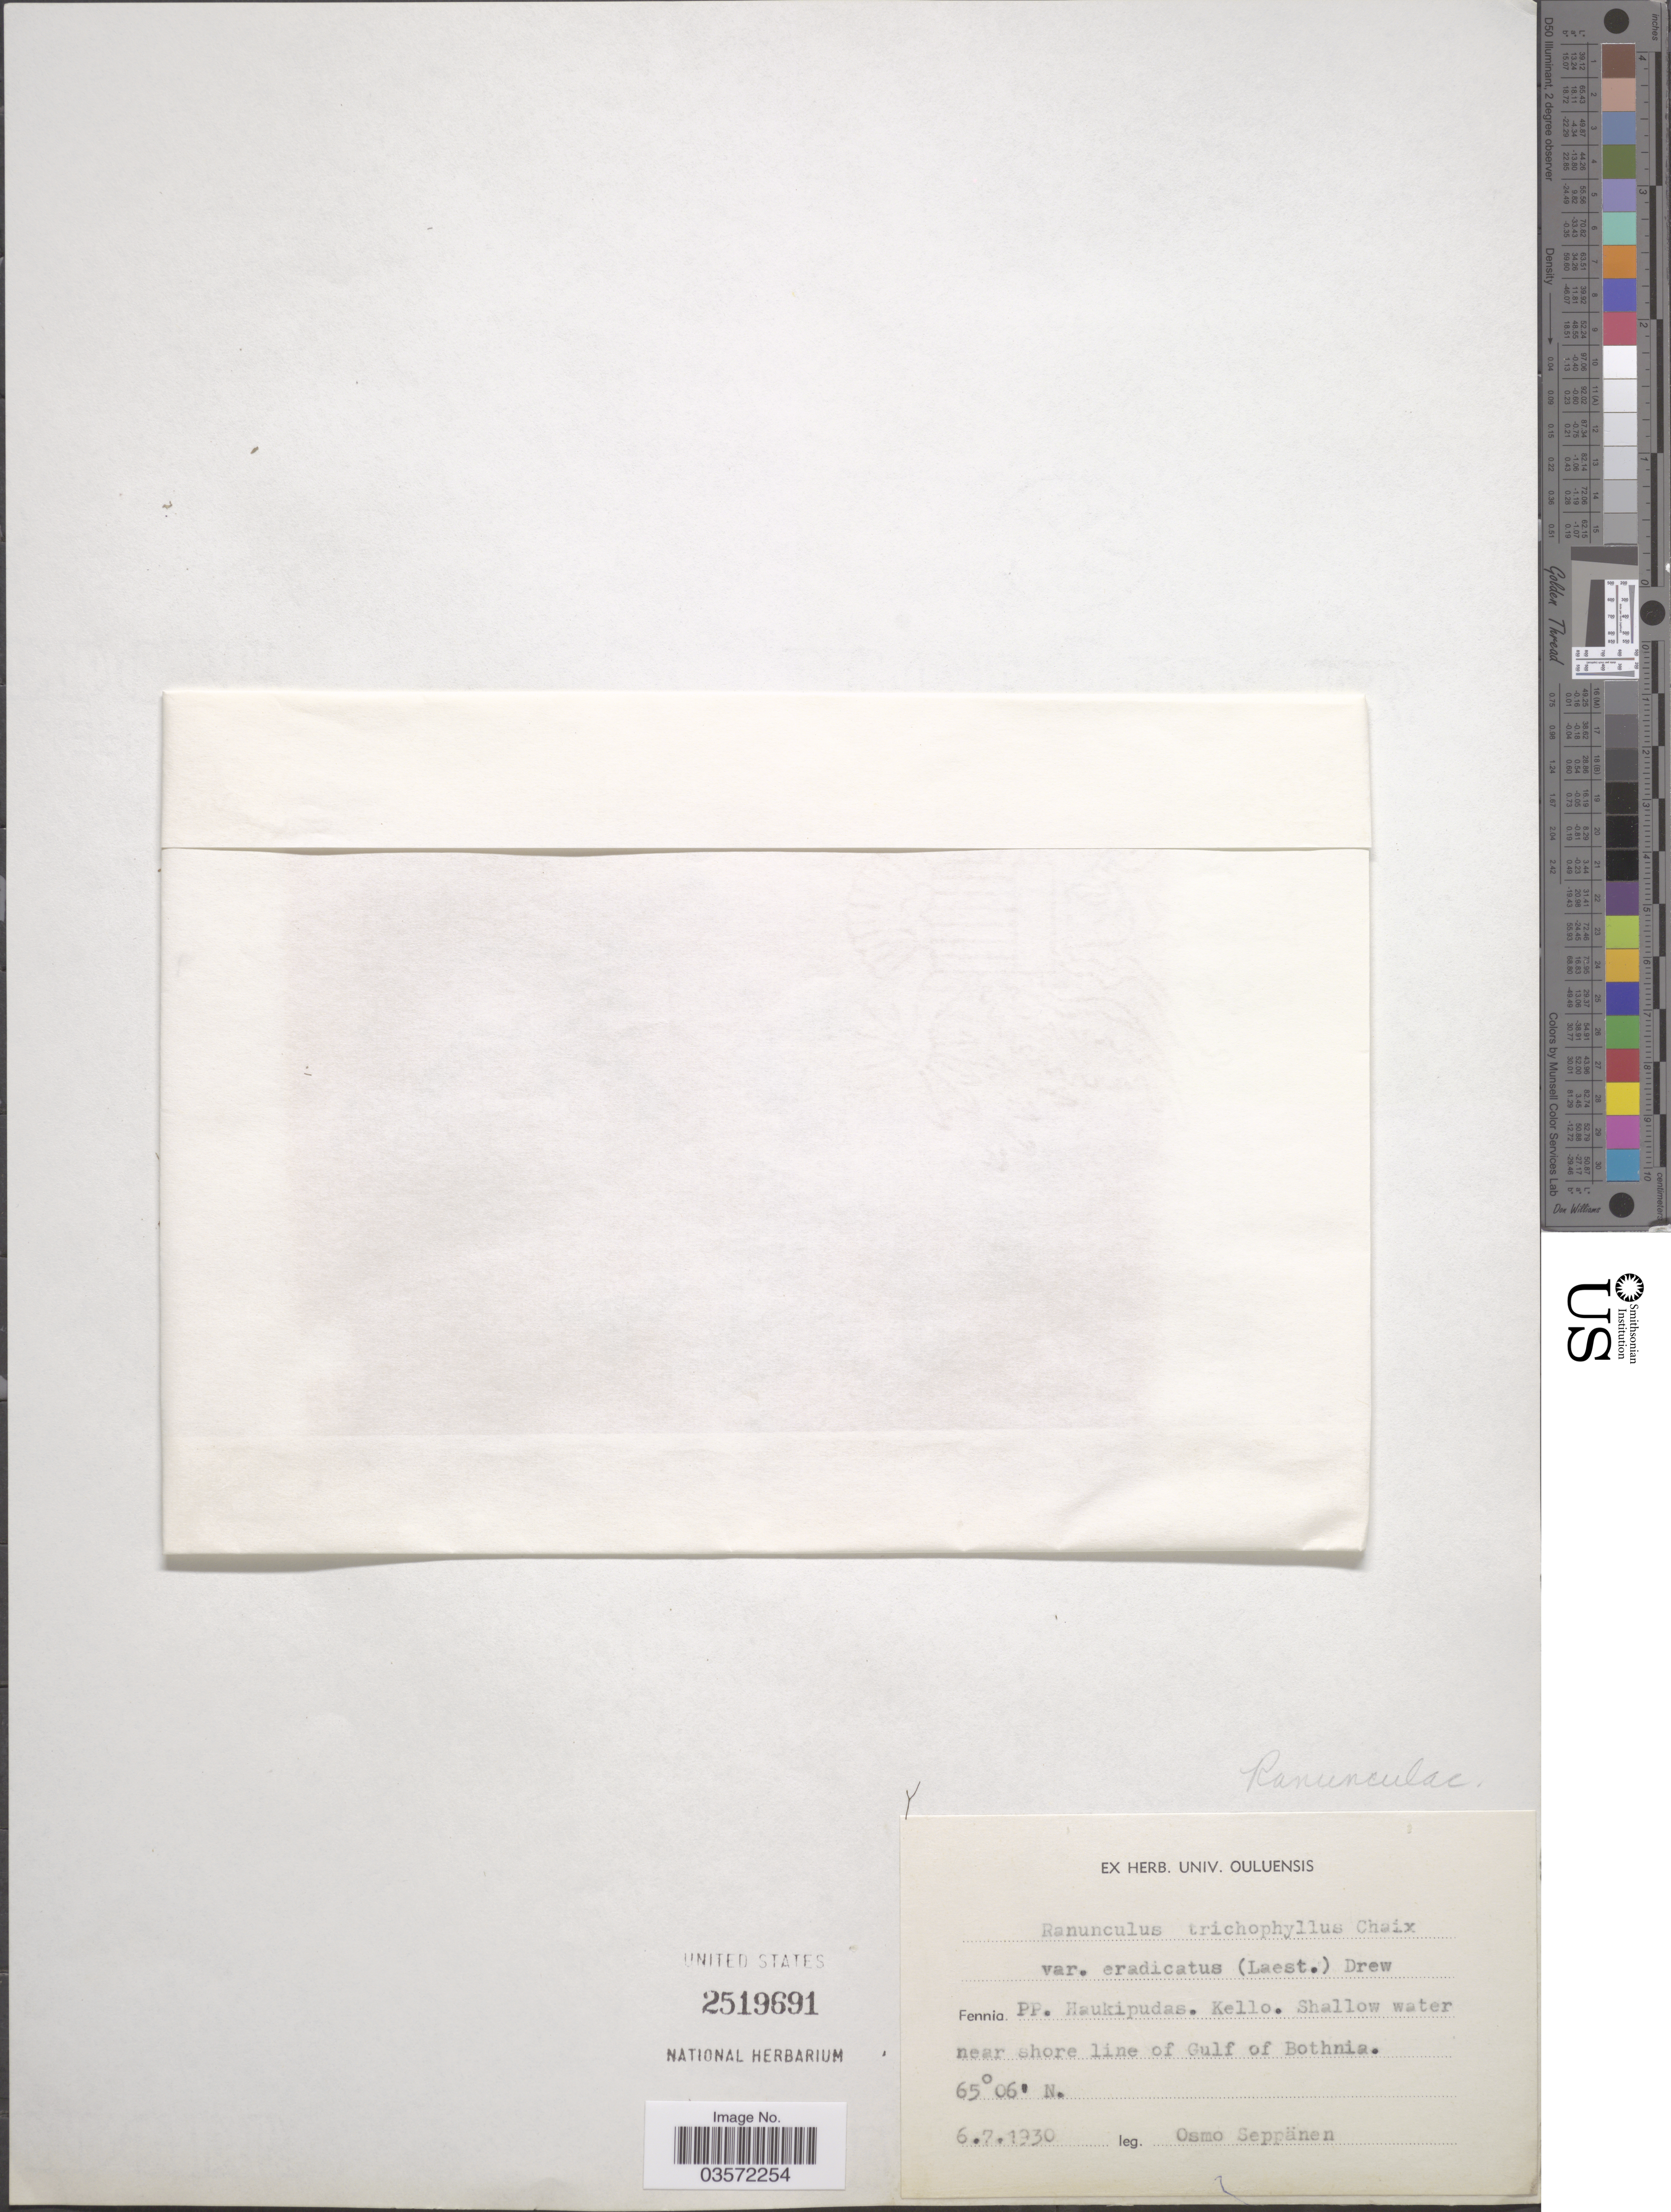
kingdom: Plantae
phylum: Tracheophyta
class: Magnoliopsida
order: Ranunculales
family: Ranunculaceae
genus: Ranunculus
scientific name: Ranunculus trichophyllus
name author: Chaix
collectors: O. Seppänen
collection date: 1930-07-06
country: Finland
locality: Fennia. PP. Haukipudas. Kello. Shallow water near shore line of Gulf of Bothnia.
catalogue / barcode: US 2519691